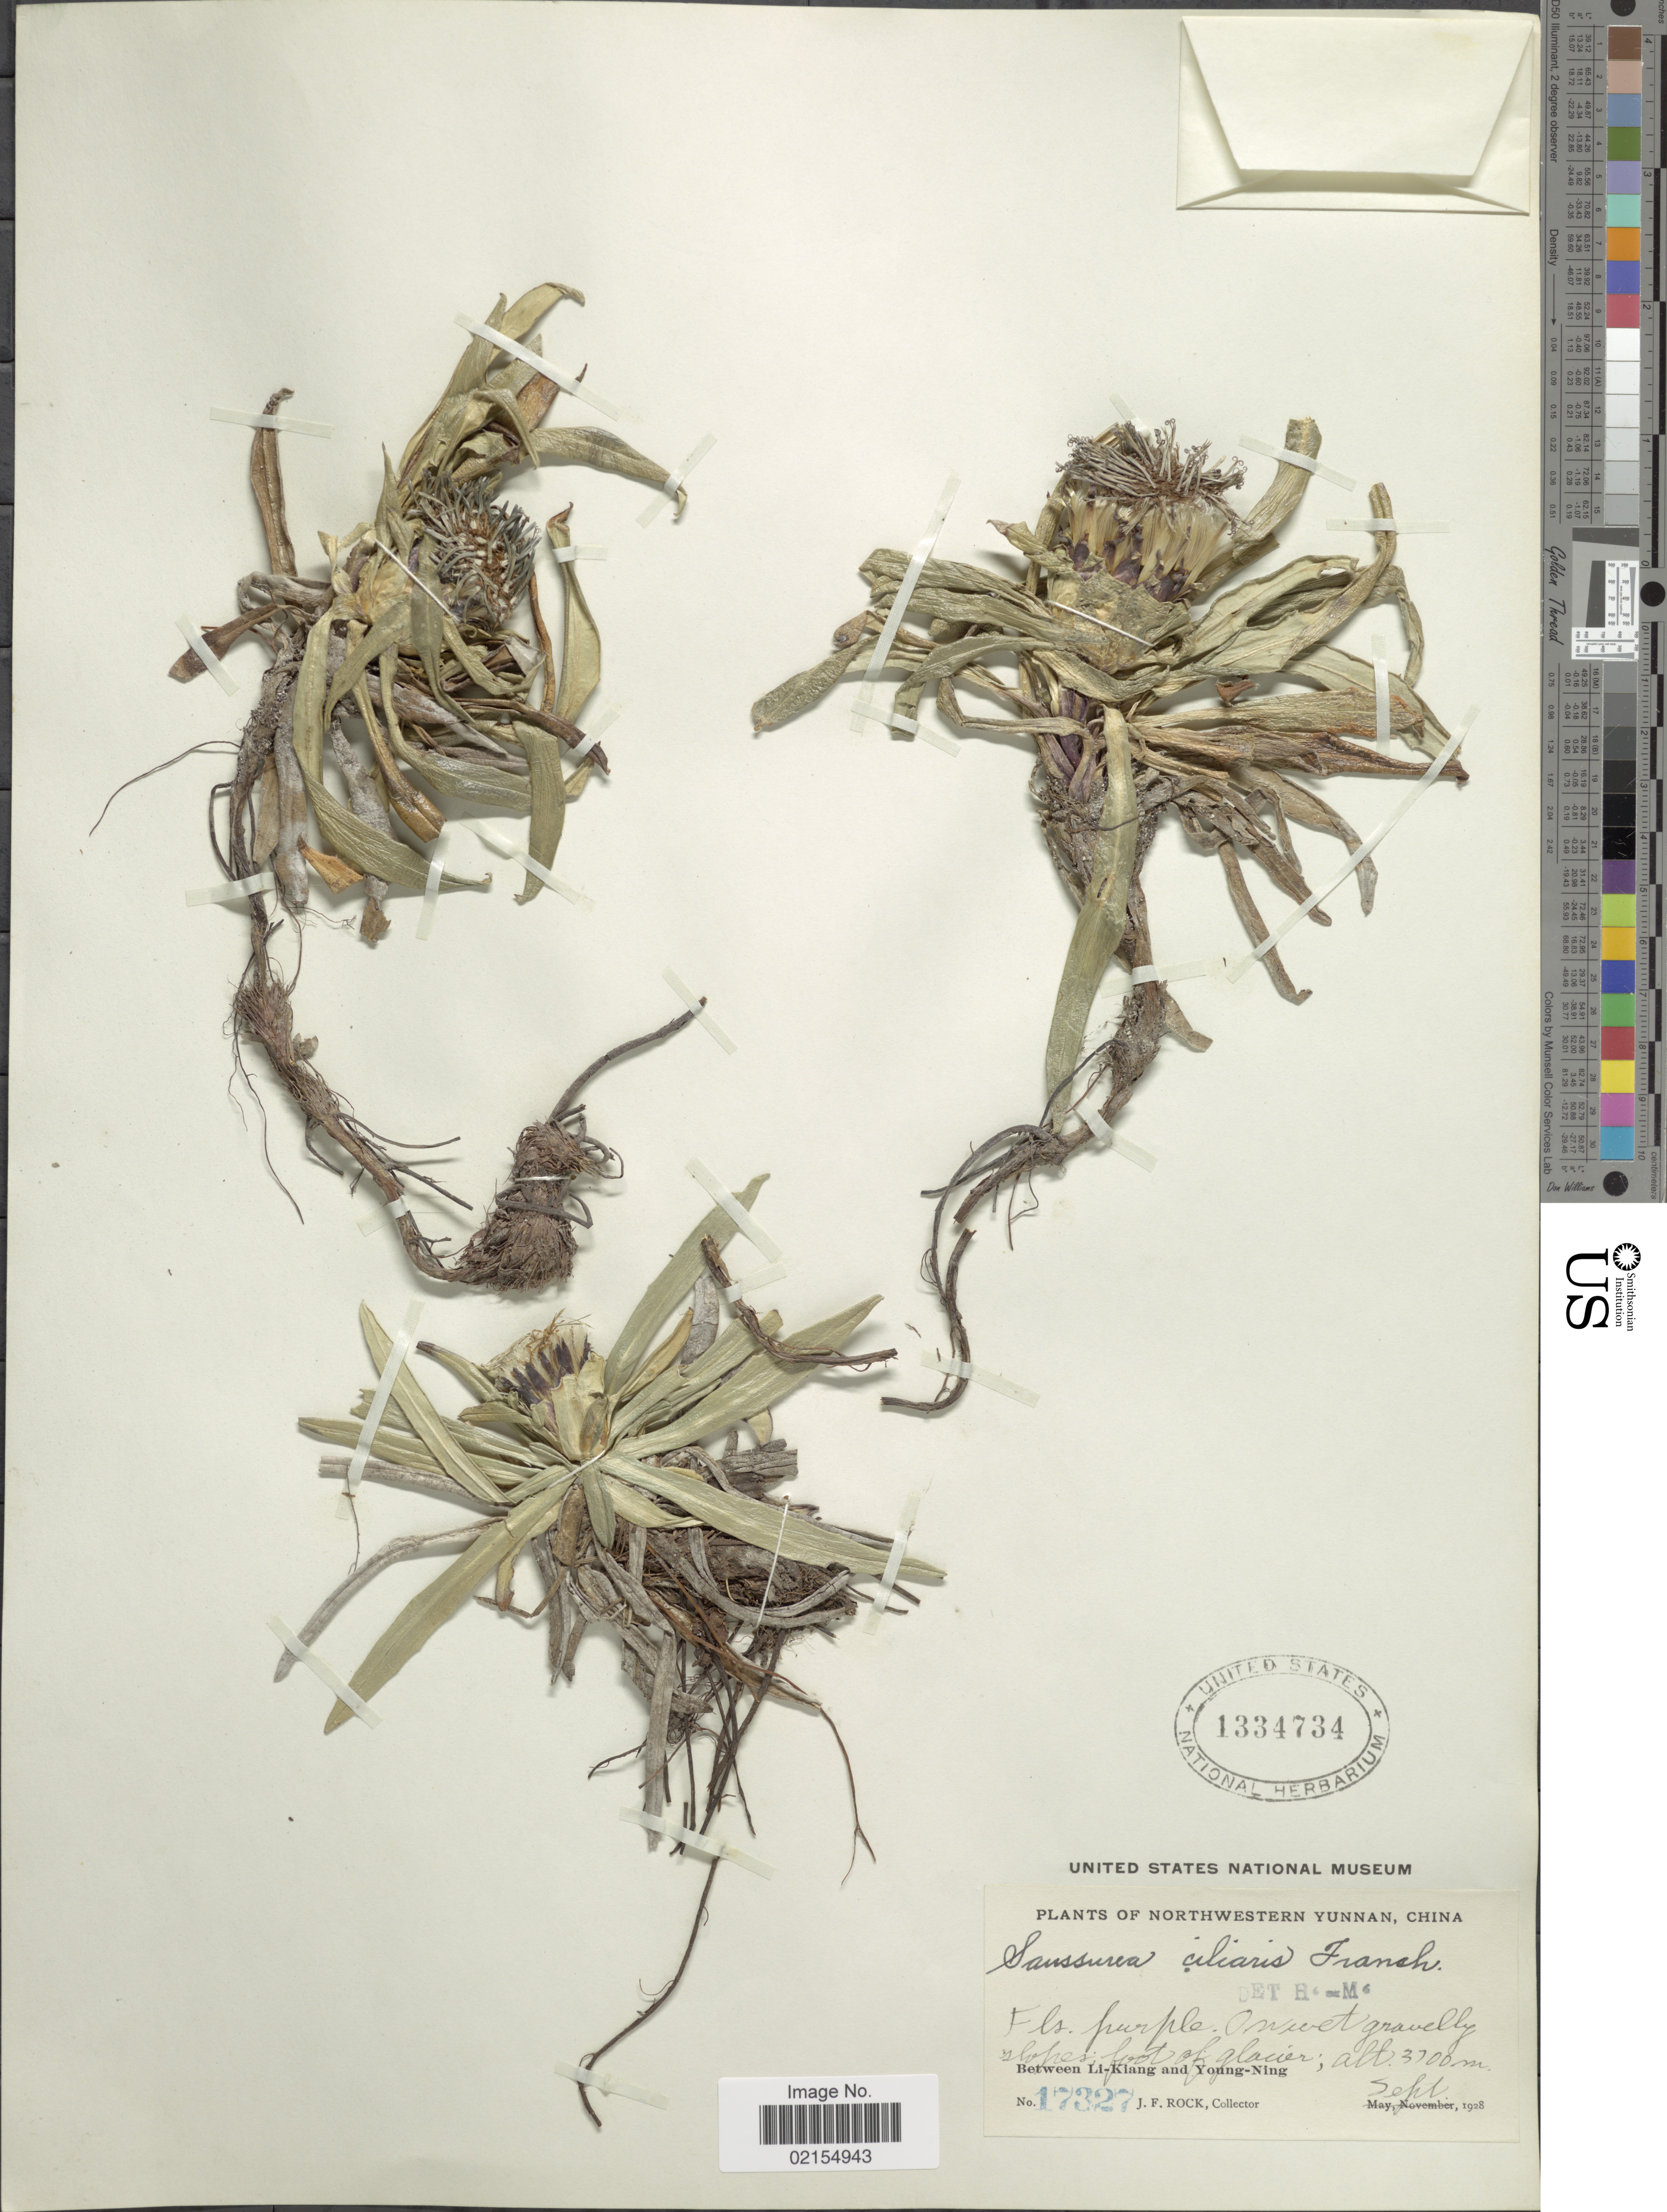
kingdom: Plantae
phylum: Tracheophyta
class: Magnoliopsida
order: Asterales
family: Asteraceae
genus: Saussurea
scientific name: Saussurea ciliaris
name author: Franch.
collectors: J. Rock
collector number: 17327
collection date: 1928-09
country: China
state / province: Yunnan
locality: Northwestern Yunnan, China, Between Li-Kiang and Young-Ning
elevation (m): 3700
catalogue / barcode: US 1334734